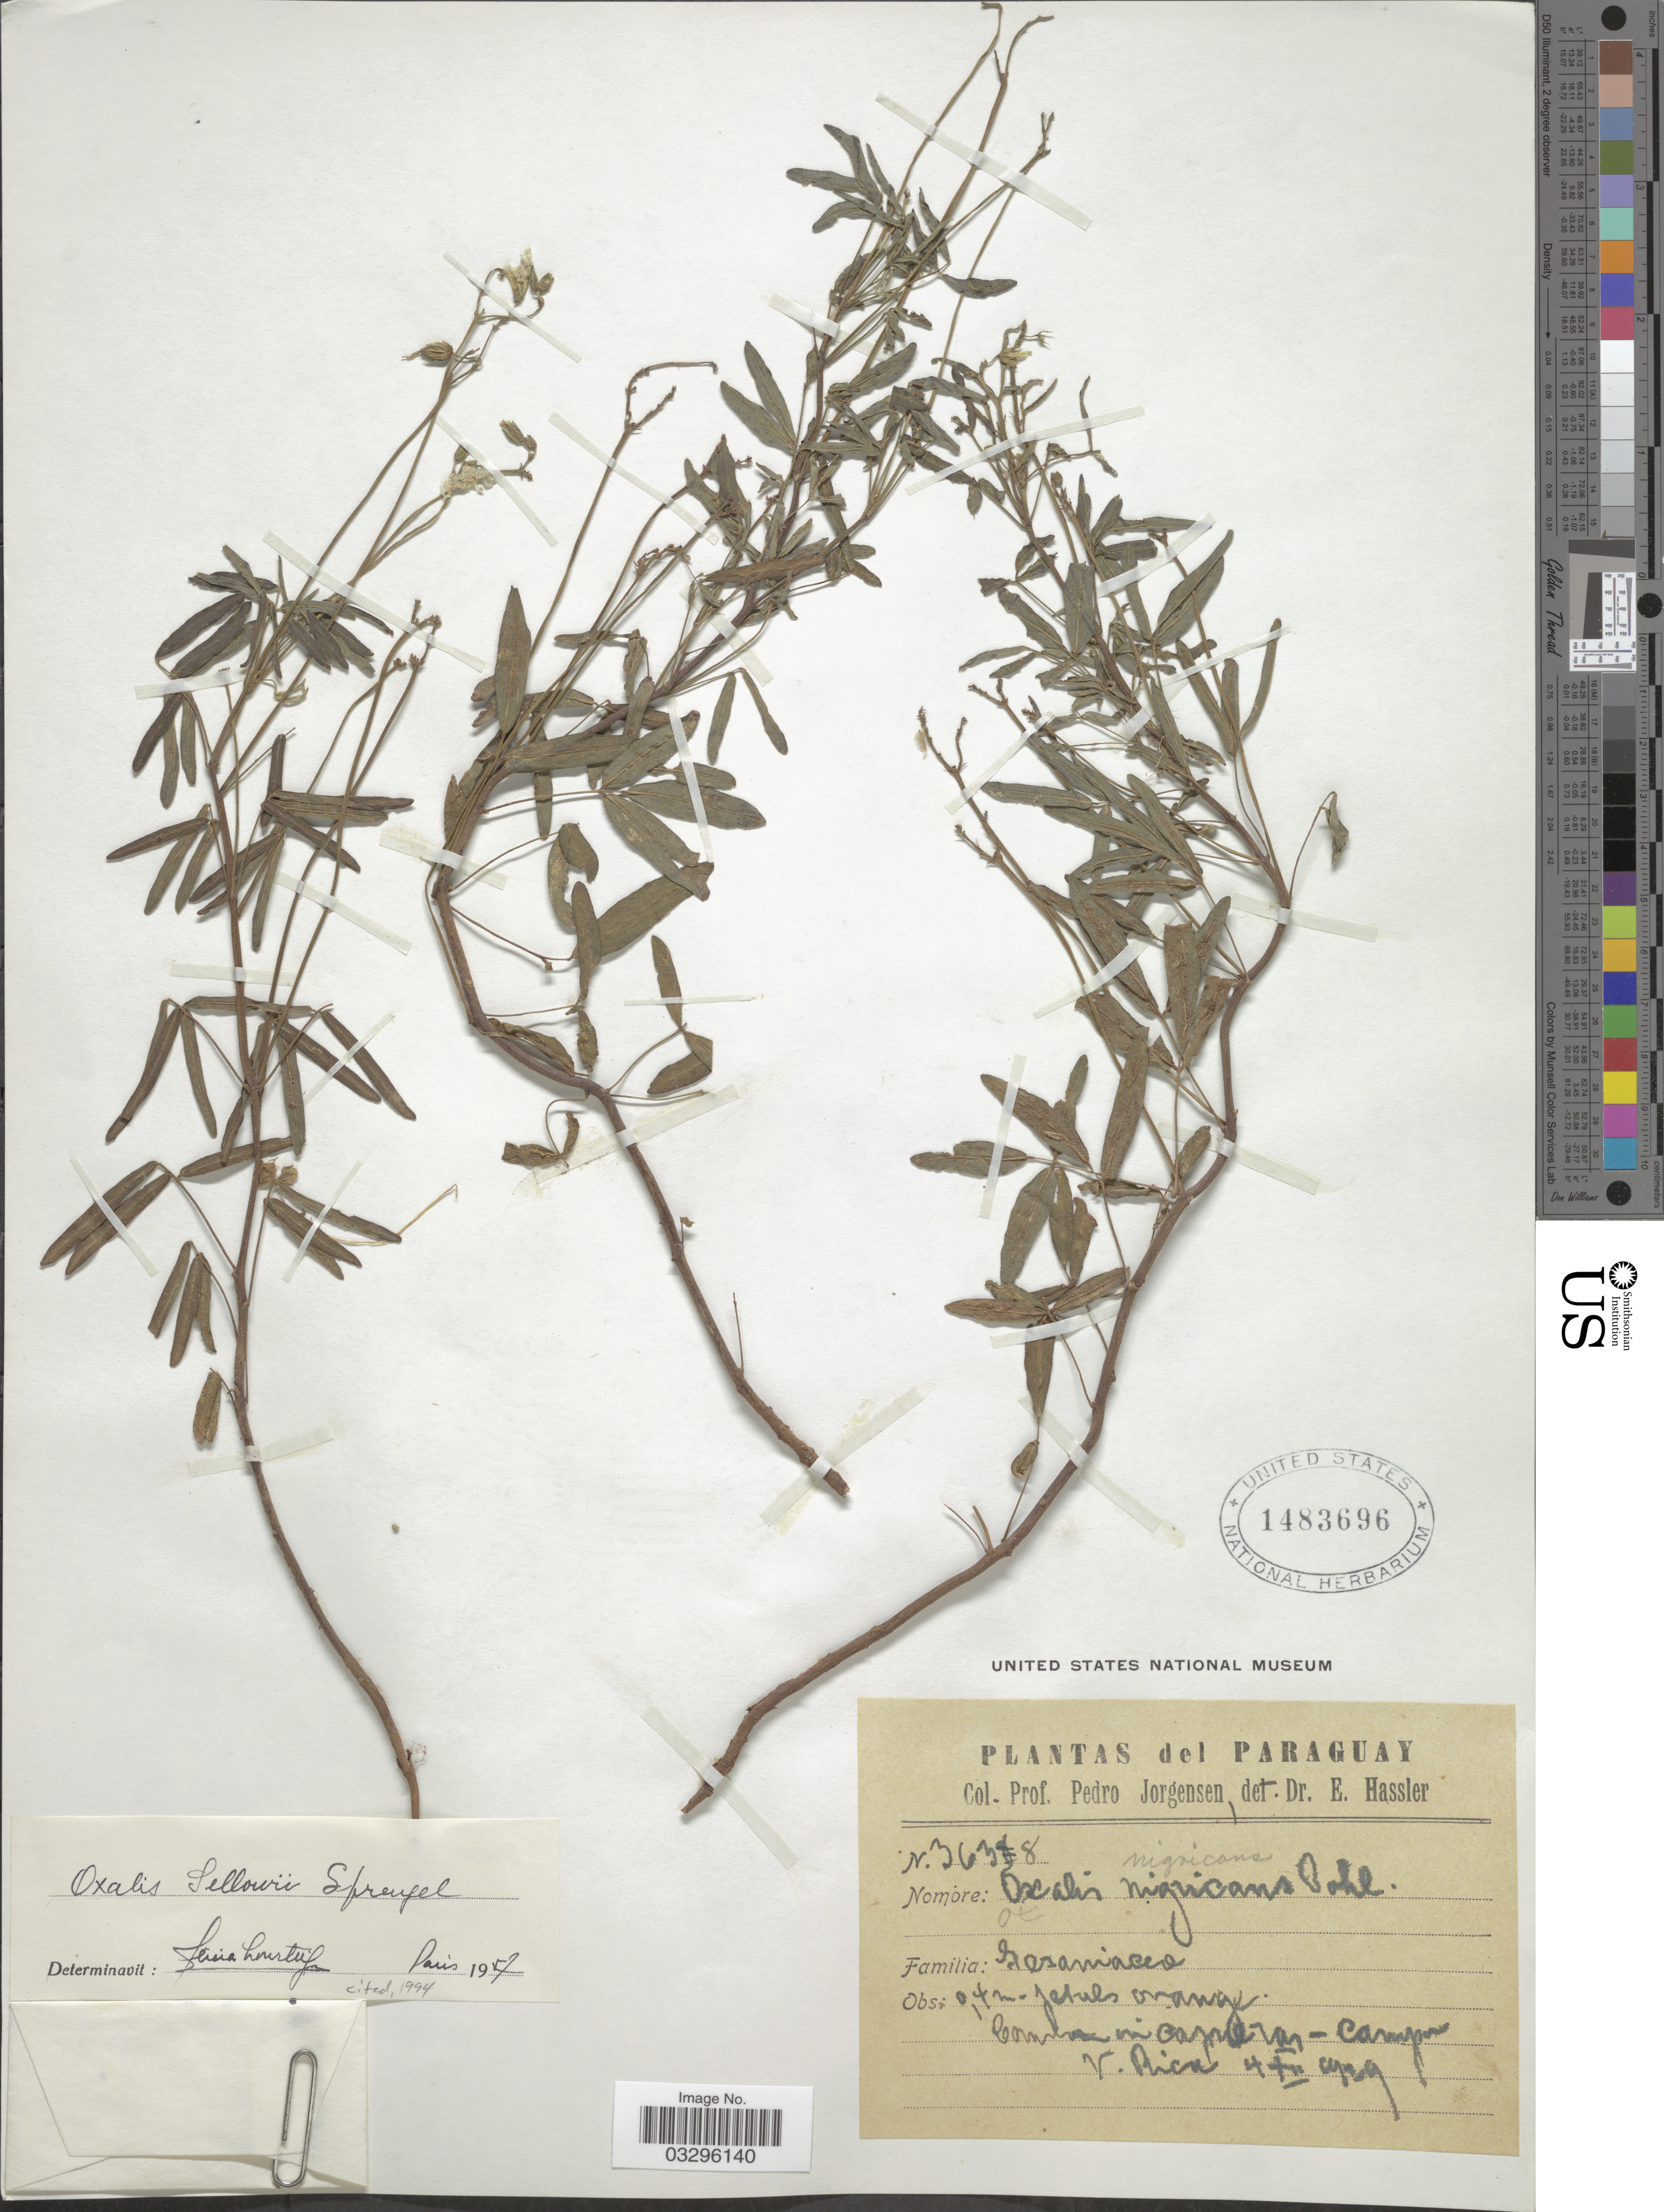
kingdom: Plantae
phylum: Tracheophyta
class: Magnoliopsida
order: Oxalidales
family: Oxalidaceae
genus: Oxalis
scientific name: Oxalis sellowii var. sellowii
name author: Spreng.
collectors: P. Jörgensen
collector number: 3638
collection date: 1929-12-04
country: Paraguay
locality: Campos V. Rica.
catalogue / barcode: US 1483696